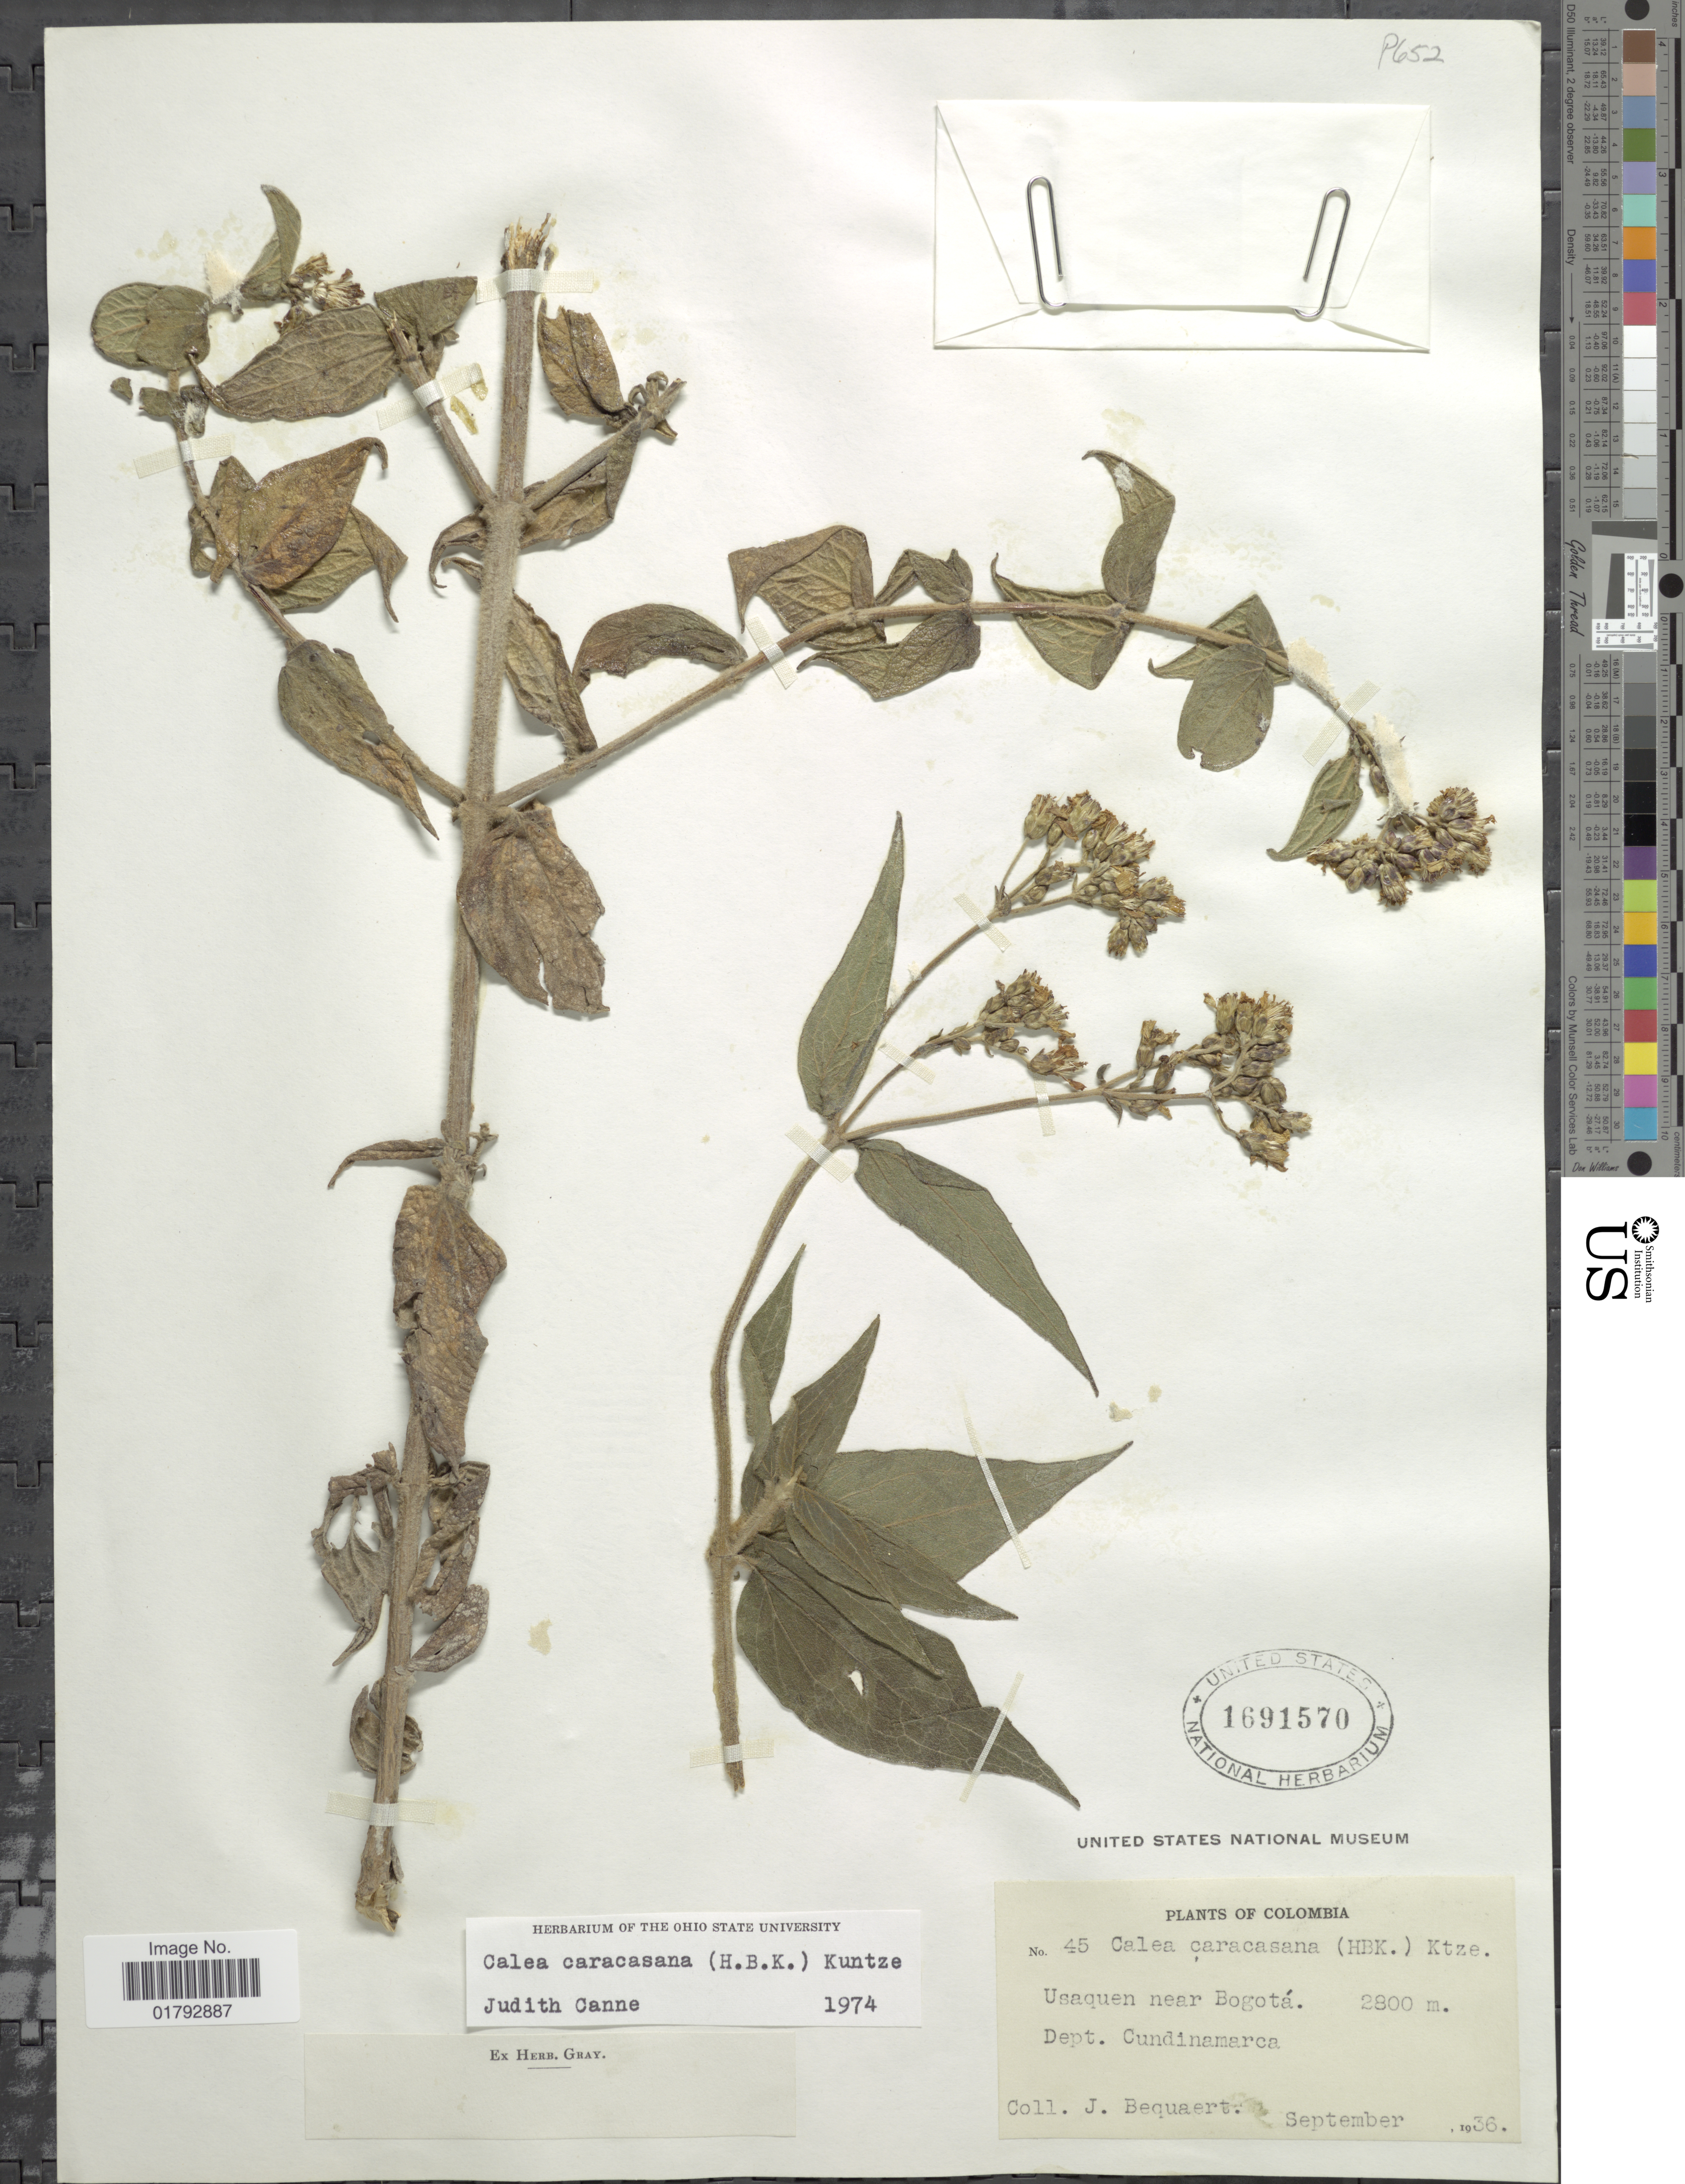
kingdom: Plantae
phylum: Tracheophyta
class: Magnoliopsida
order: Asterales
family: Asteraceae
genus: Alloispermum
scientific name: Alloispermum caracasanum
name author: (Kunth) H. Rob.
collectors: J. Bequaert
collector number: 45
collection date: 1936-09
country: Colombia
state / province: Cundinamarca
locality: Usaquen near Bogota, Dept. Cundinamarca.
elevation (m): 2800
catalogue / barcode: US 1691570